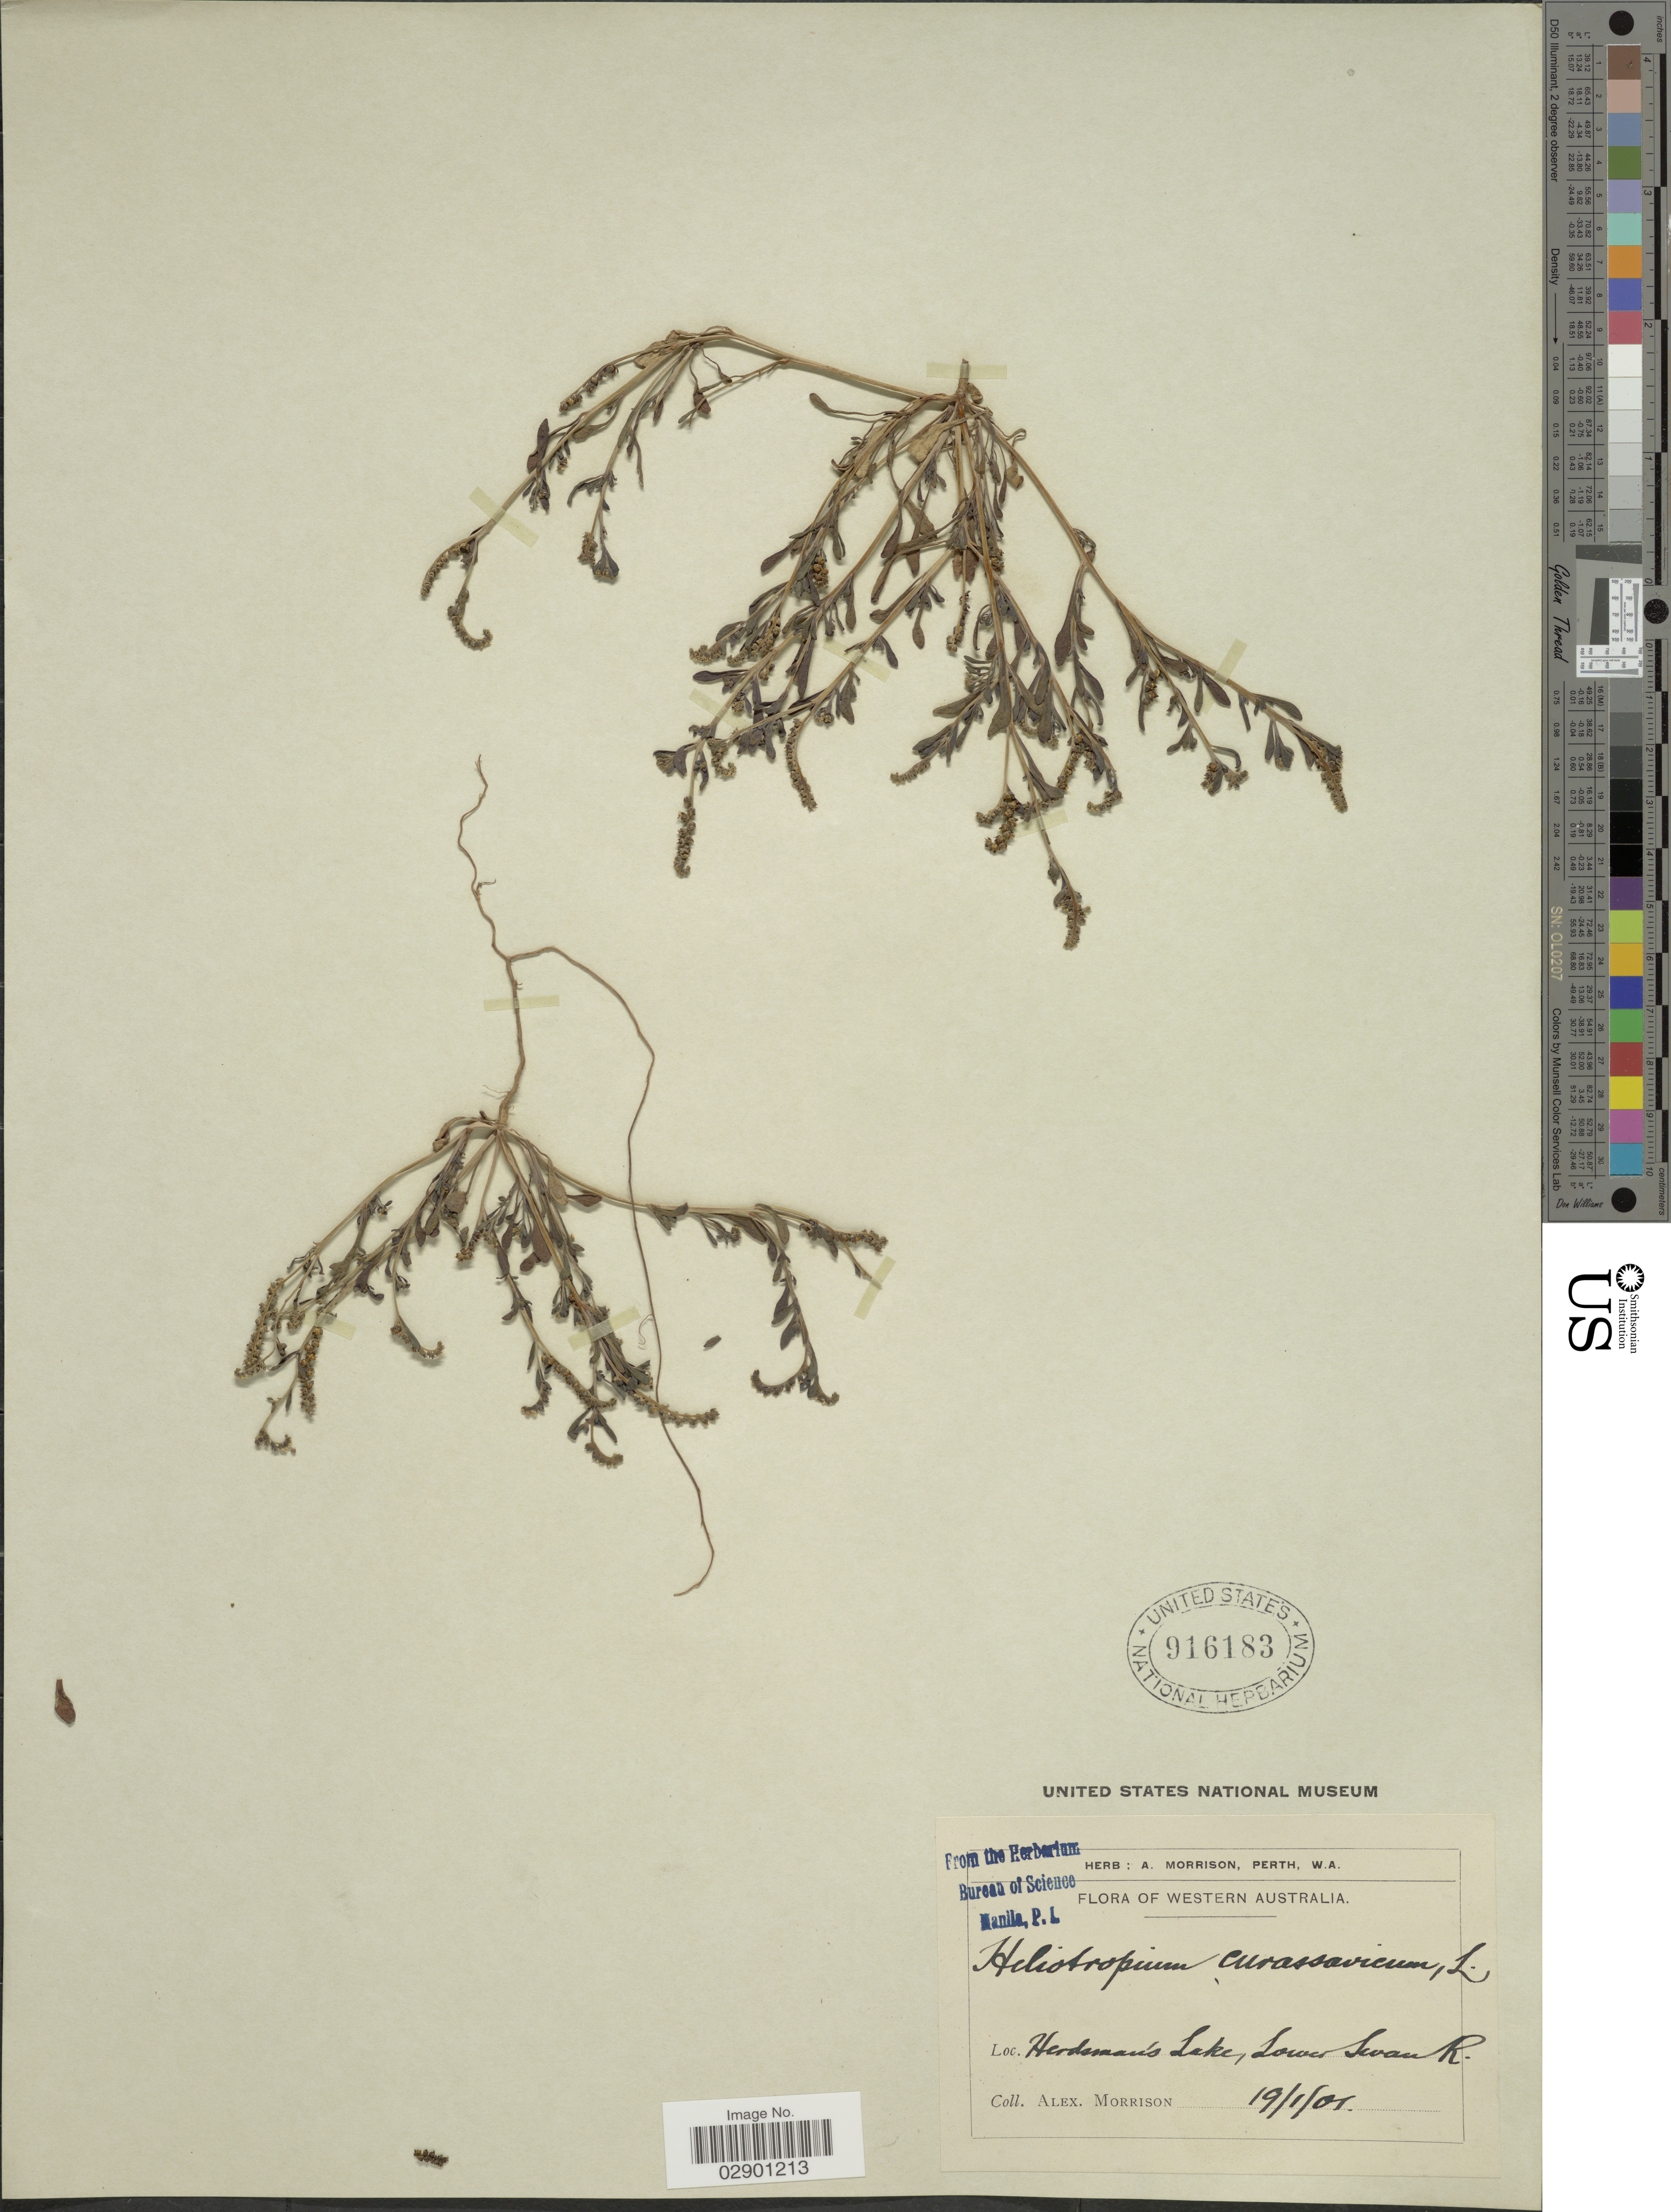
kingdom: Plantae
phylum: Tracheophyta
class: Magnoliopsida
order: Boraginales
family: Heliotropiaceae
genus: Heliotropium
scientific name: Heliotropium curassavicum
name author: L.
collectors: A. Morrison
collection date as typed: Transcribed d/m/y: 19/1/1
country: Australia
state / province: Western Australia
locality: Herdeman's Lake, Lower Swan R.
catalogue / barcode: US 916183